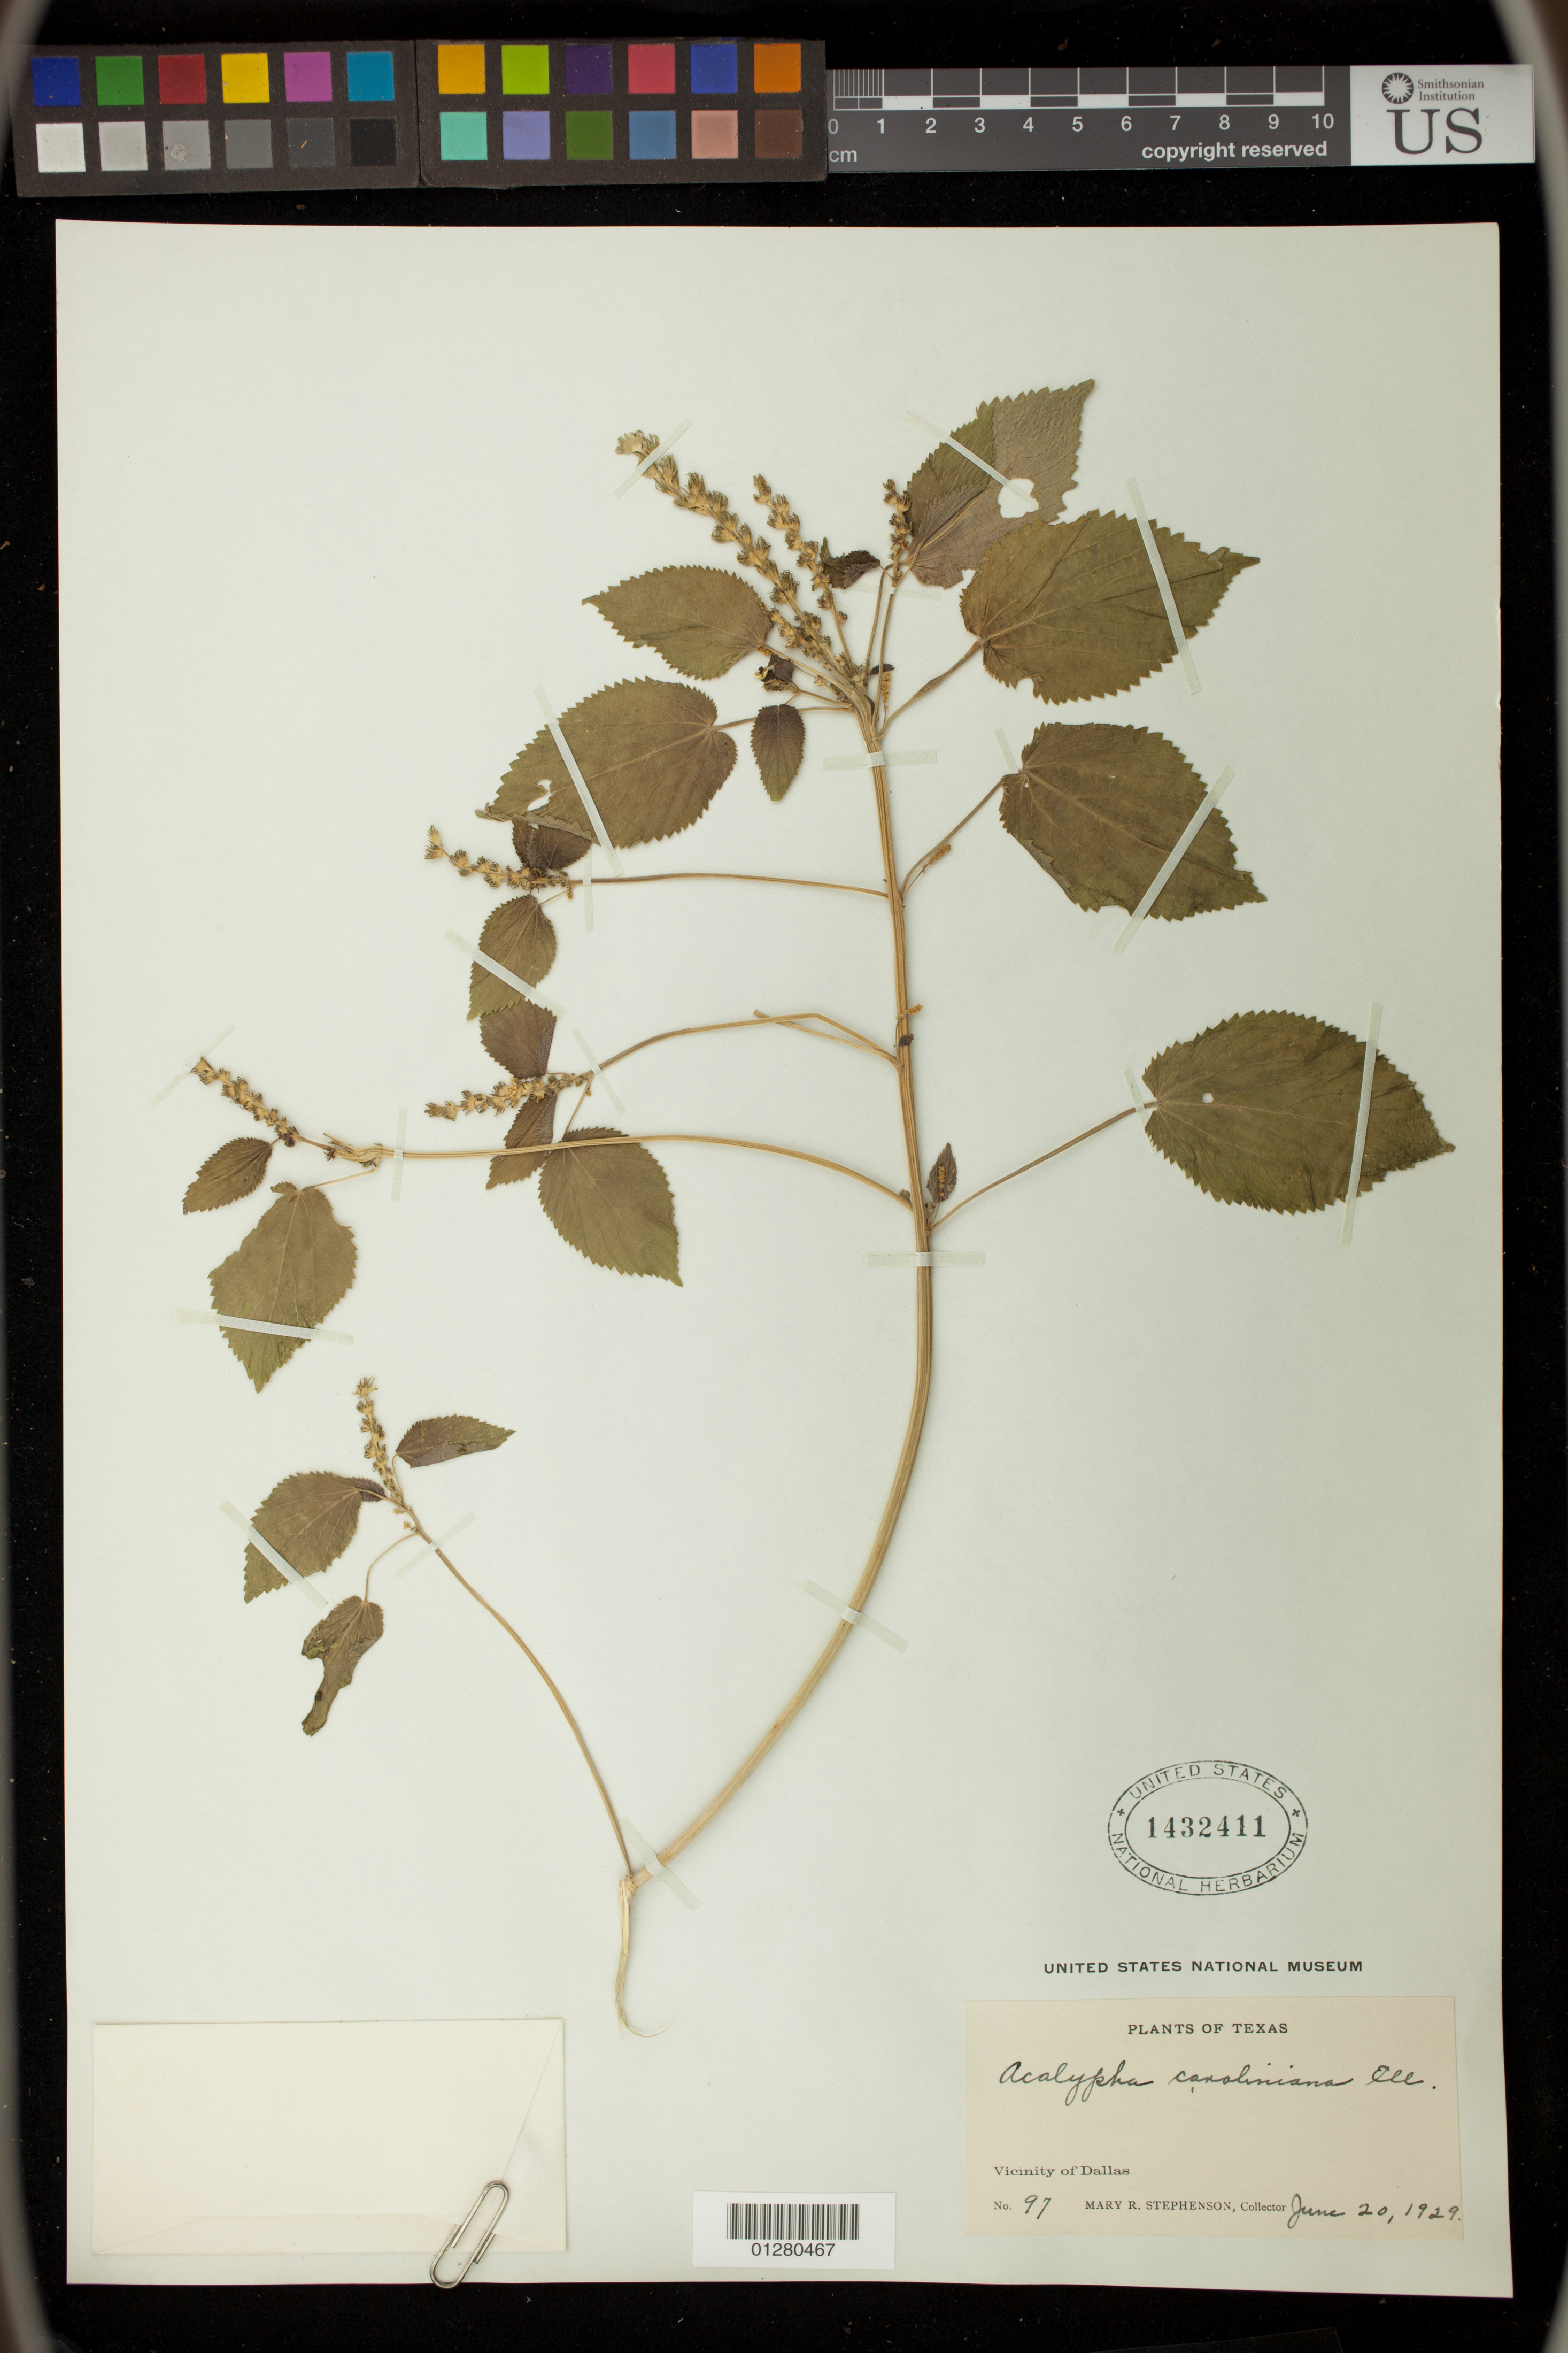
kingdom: Plantae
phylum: Tracheophyta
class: Magnoliopsida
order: Malpighiales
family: Euphorbiaceae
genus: Acalypha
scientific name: Acalypha ostryifolia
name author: Ridd.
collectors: M. R. Stephenson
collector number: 97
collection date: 1929-06-20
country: United States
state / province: Texas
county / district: Dallas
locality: Vicinity of Dallas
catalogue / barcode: US 1432411